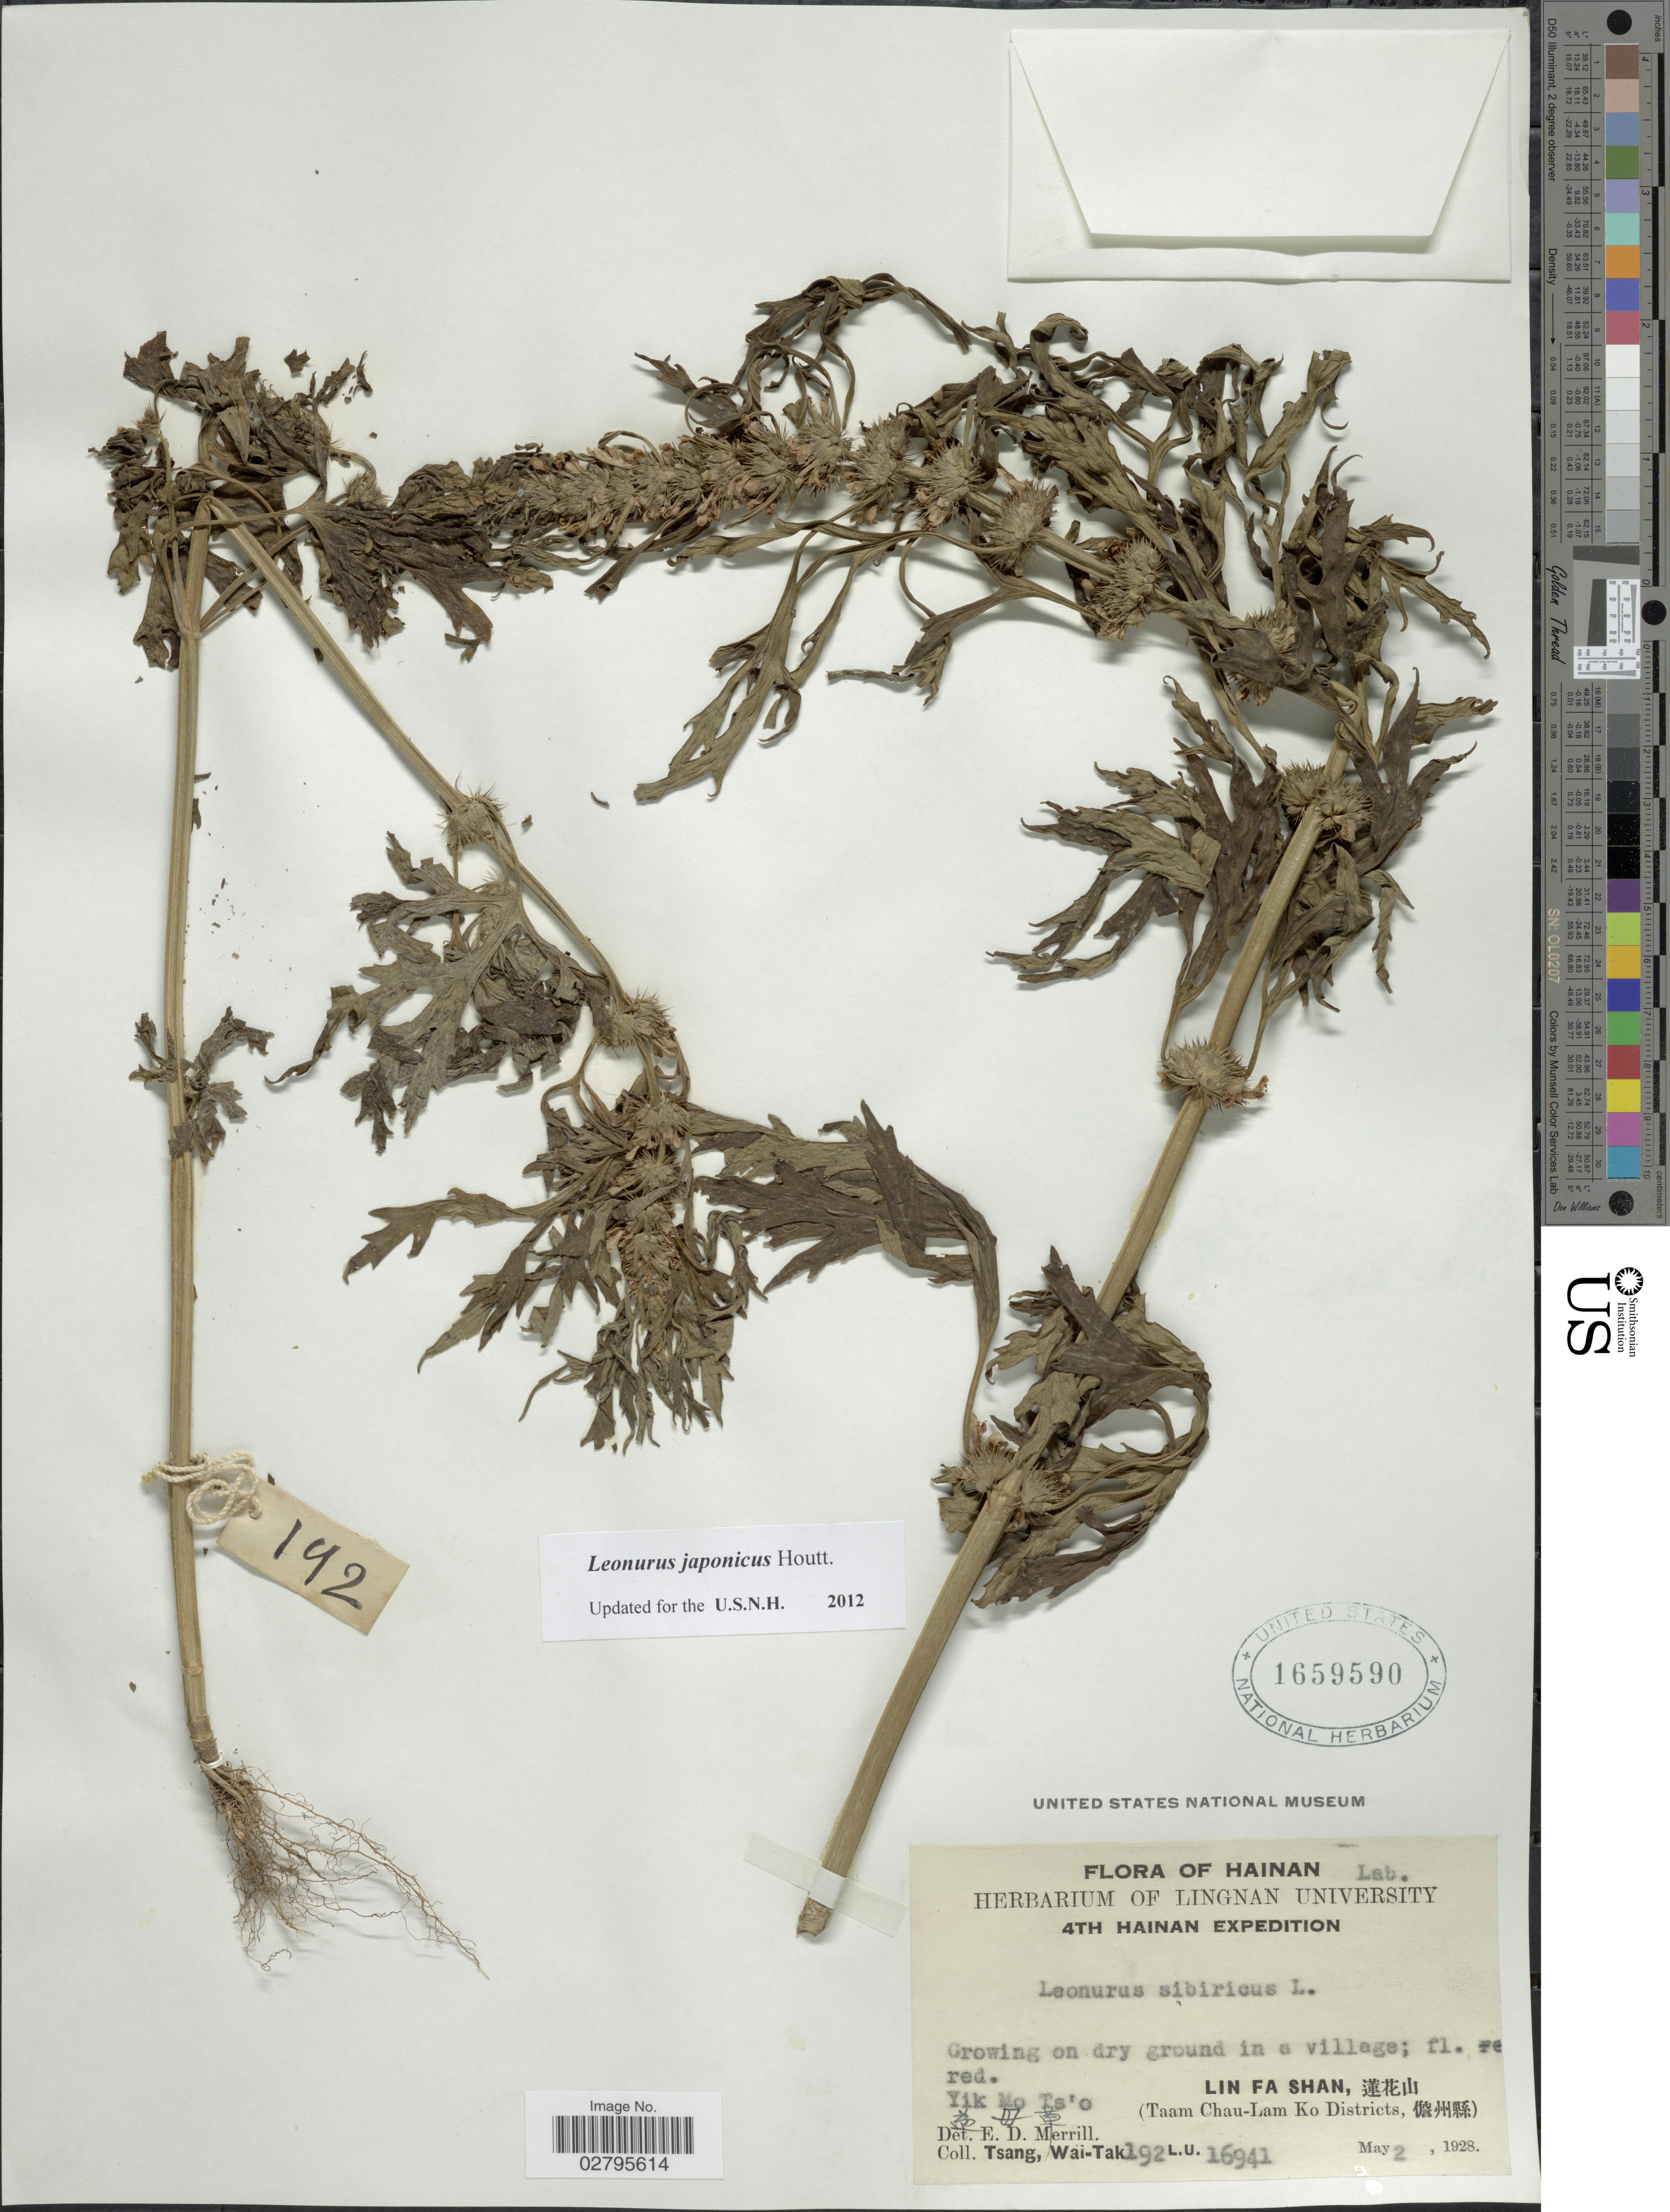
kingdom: Plantae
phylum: Tracheophyta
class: Magnoliopsida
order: Lamiales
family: Lamiaceae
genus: Leonurus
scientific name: Leonurus japonicus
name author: Houtt.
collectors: W. T. Tsang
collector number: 192L.U.16941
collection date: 1928-05-02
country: China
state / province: Hainan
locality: Yik Mo Ts'o. Lin Fa Shan. (Taam Chau-Lam Ko Districts).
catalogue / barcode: US 1659590